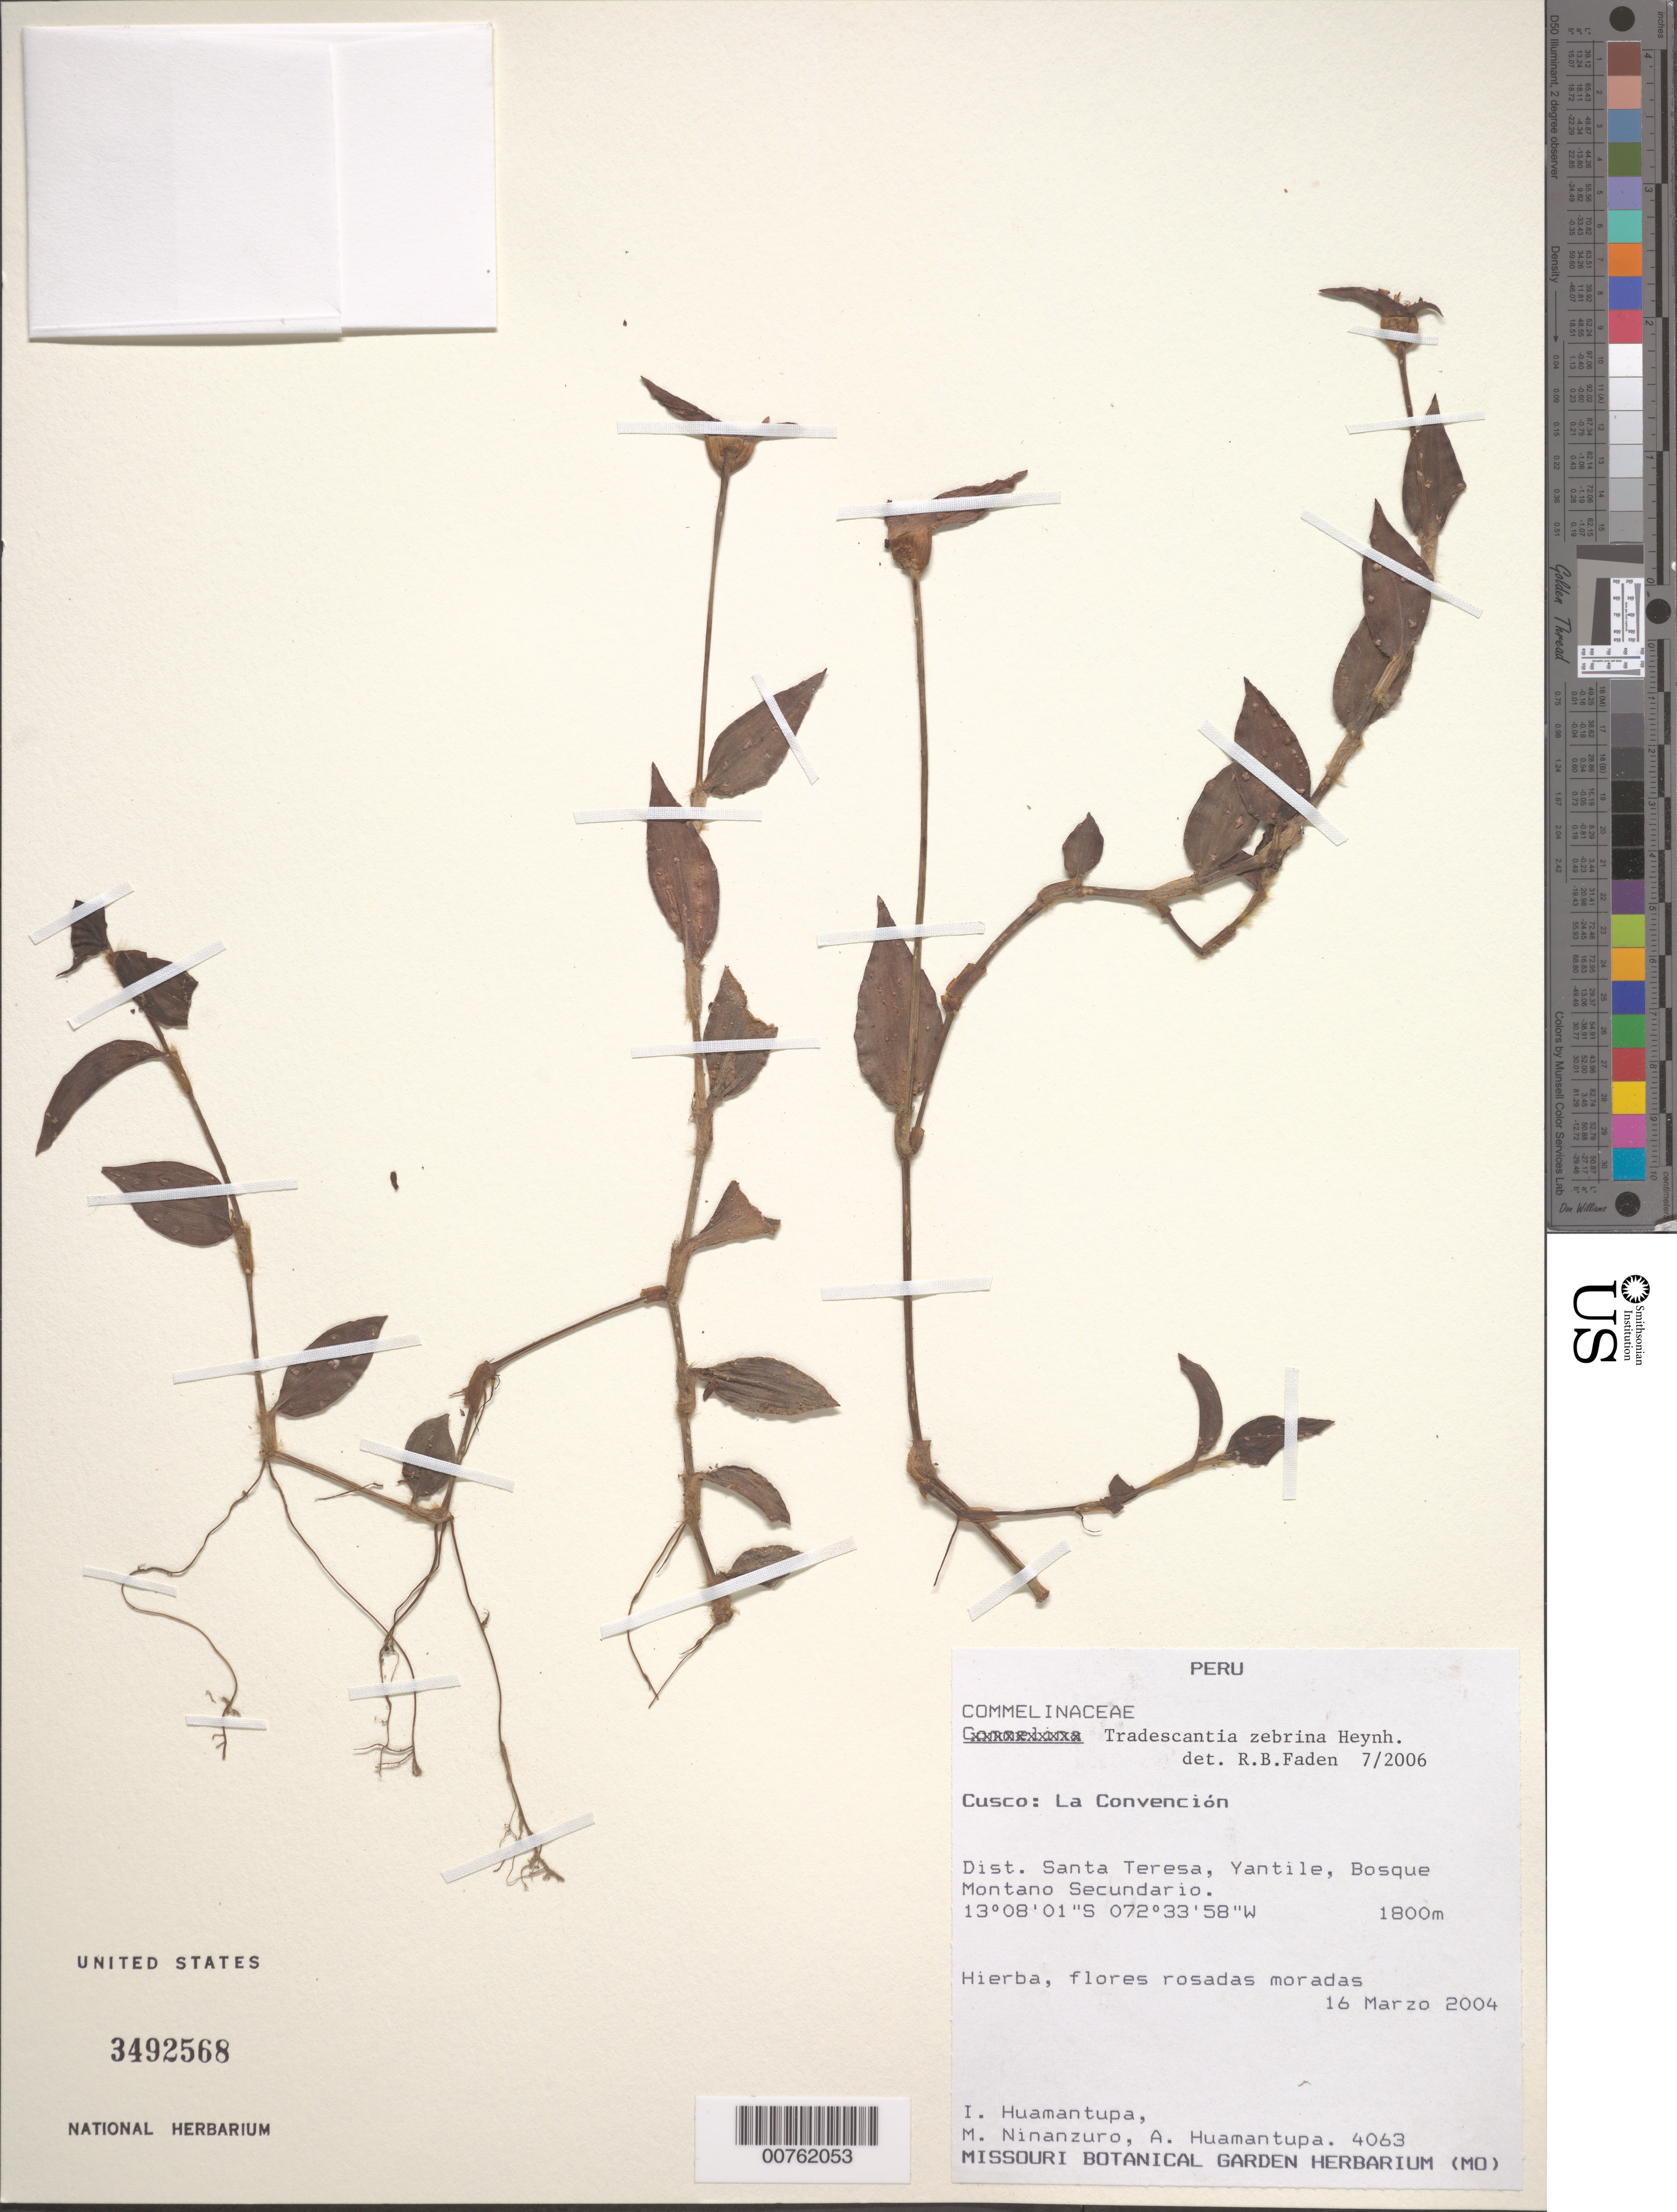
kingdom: Plantae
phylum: Tracheophyta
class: Liliopsida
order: Commelinales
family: Commelinaceae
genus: Tradescantia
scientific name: Tradescantia zebrina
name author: Bosse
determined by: Faden, Robert B., (US), Smithsonian Institution - National Museum of Natural History (UNITED STATES)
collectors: I. Huamantupa, M. Ninanzuro & A. Huamantupa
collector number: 4063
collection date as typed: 16 Mar 2004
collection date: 2004-03-16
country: Peru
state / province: Cusco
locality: La Convencion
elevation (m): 1800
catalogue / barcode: US 3492568